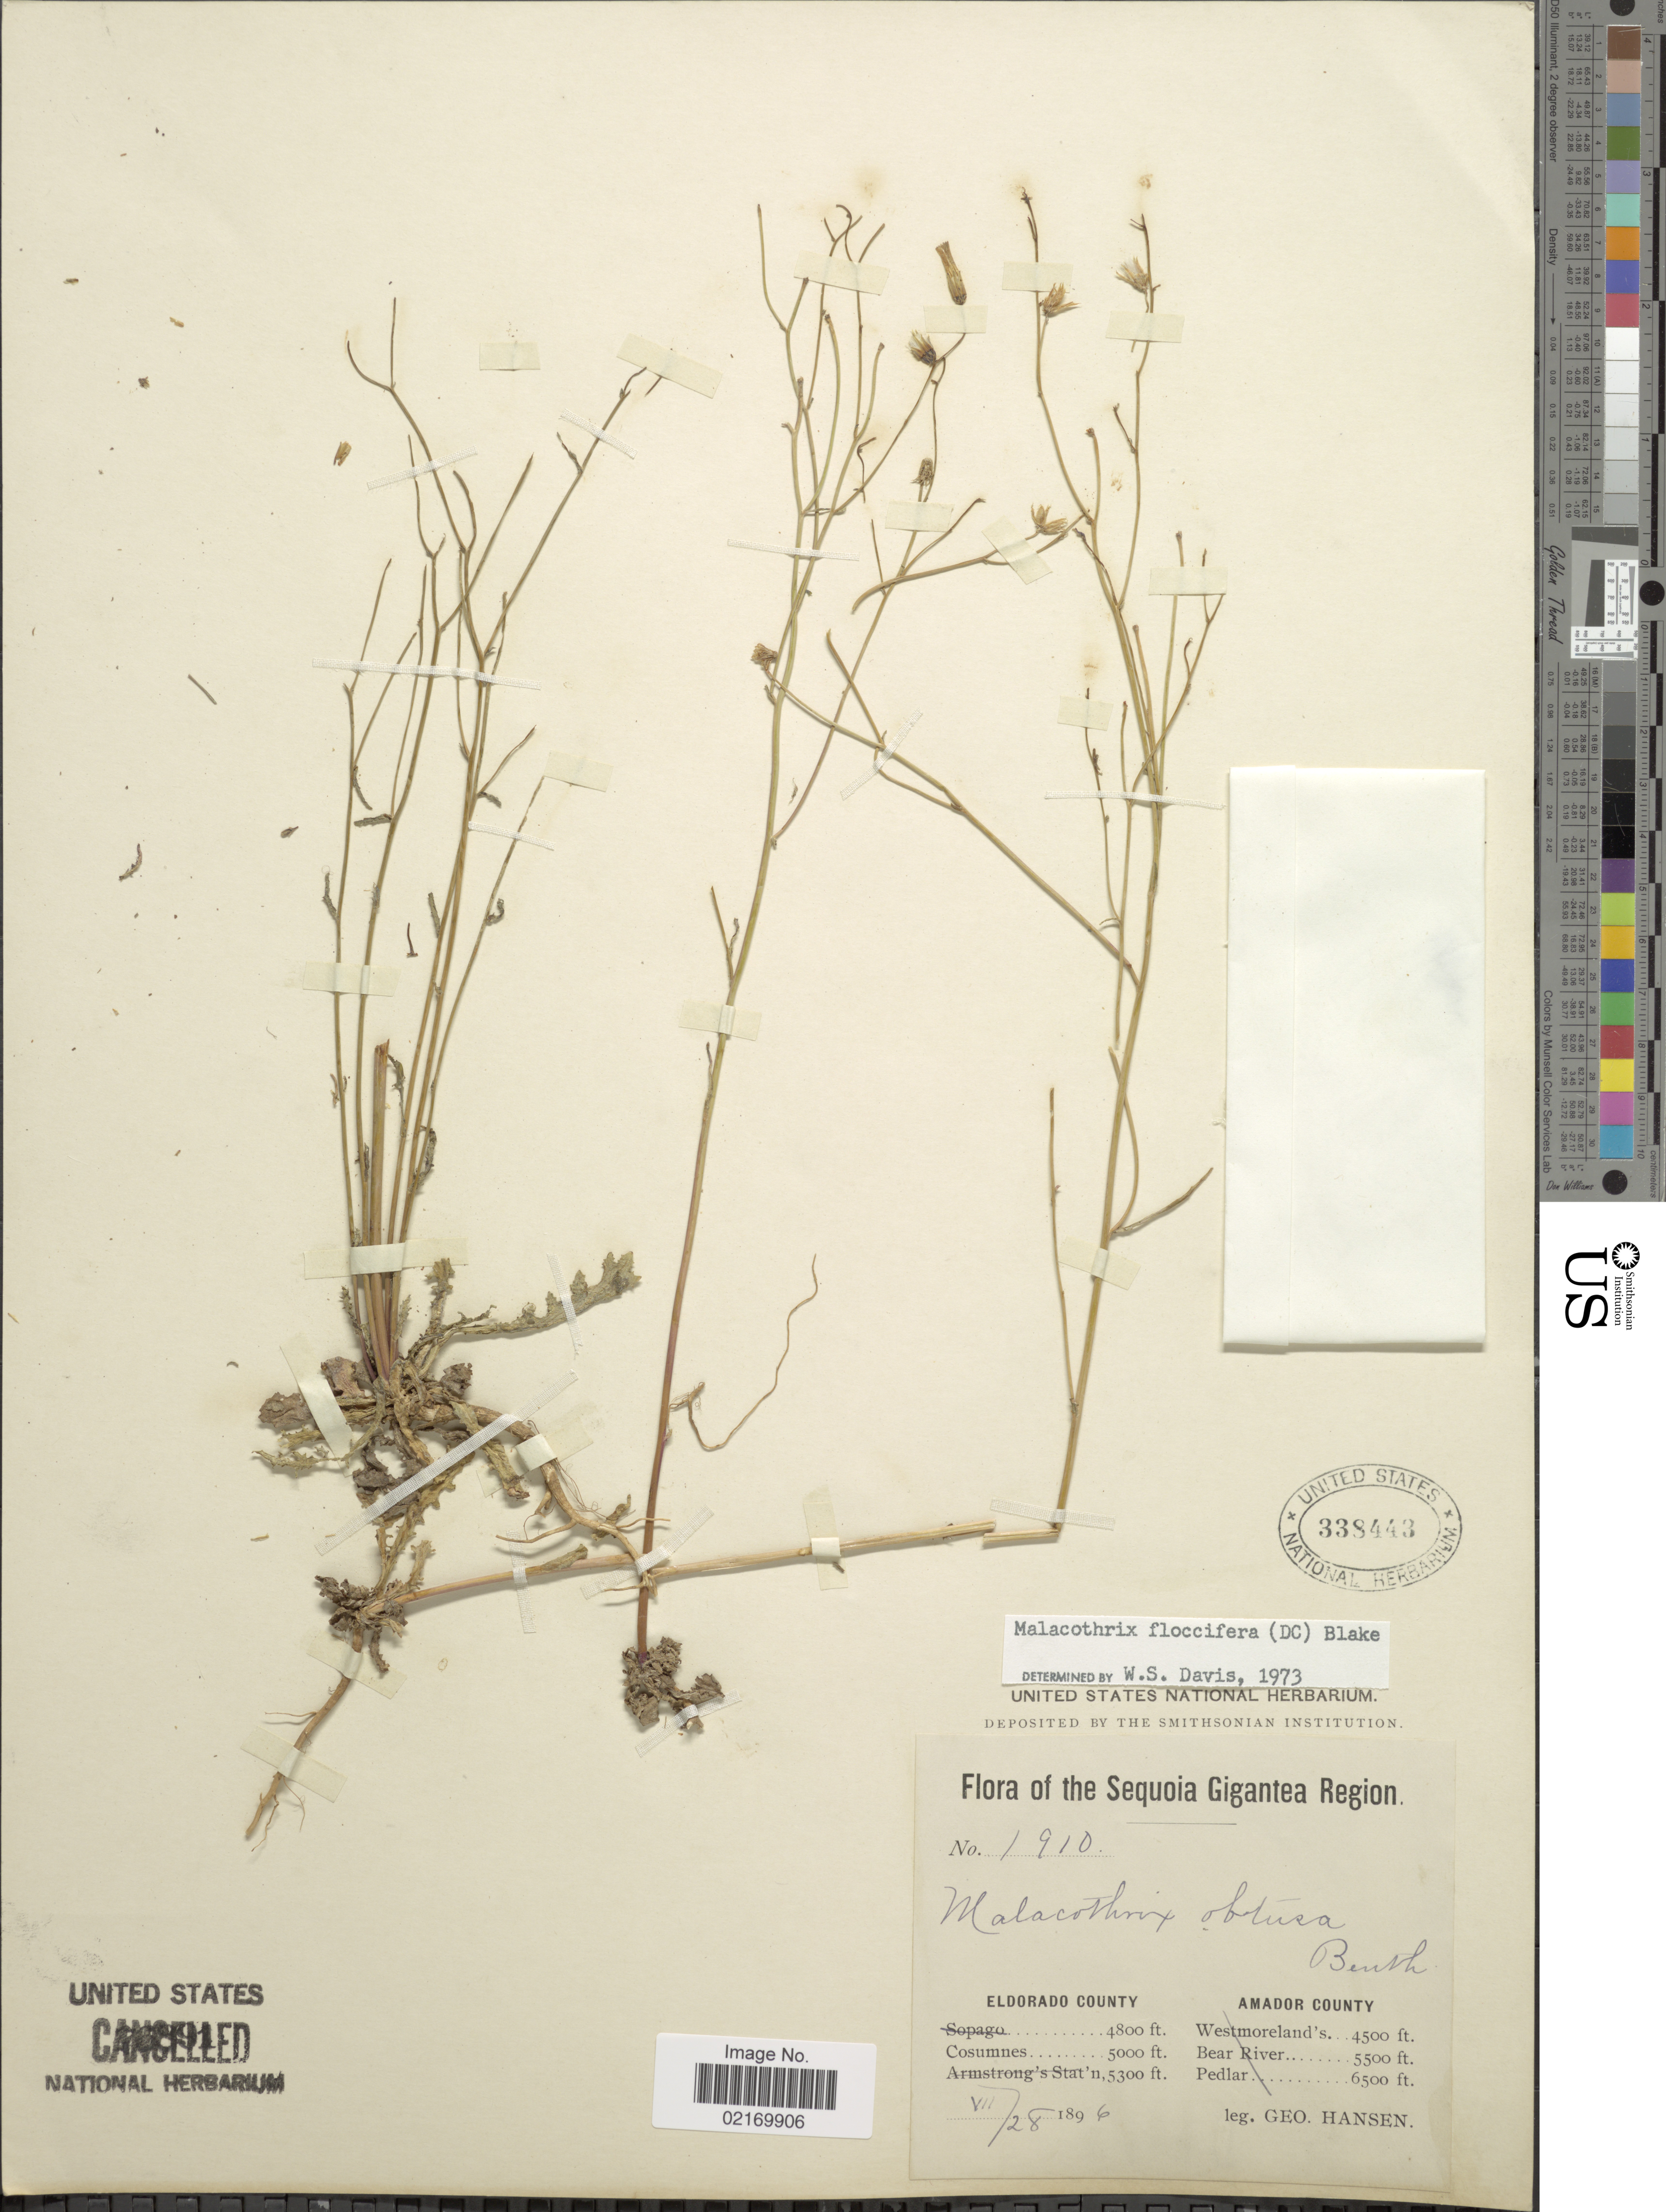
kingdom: Plantae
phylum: Tracheophyta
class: Magnoliopsida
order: Asterales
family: Asteraceae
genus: Malacothrix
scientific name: Malacothrix floccifera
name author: (DC.) S.F. Blake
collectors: G. Hansen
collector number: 1910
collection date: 1896-07-28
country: United States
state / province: California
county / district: El Dorado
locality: Sequoia Gigantea Region, Eldorado County, Amador County, Cosumnes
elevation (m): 1524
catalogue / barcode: US 338443